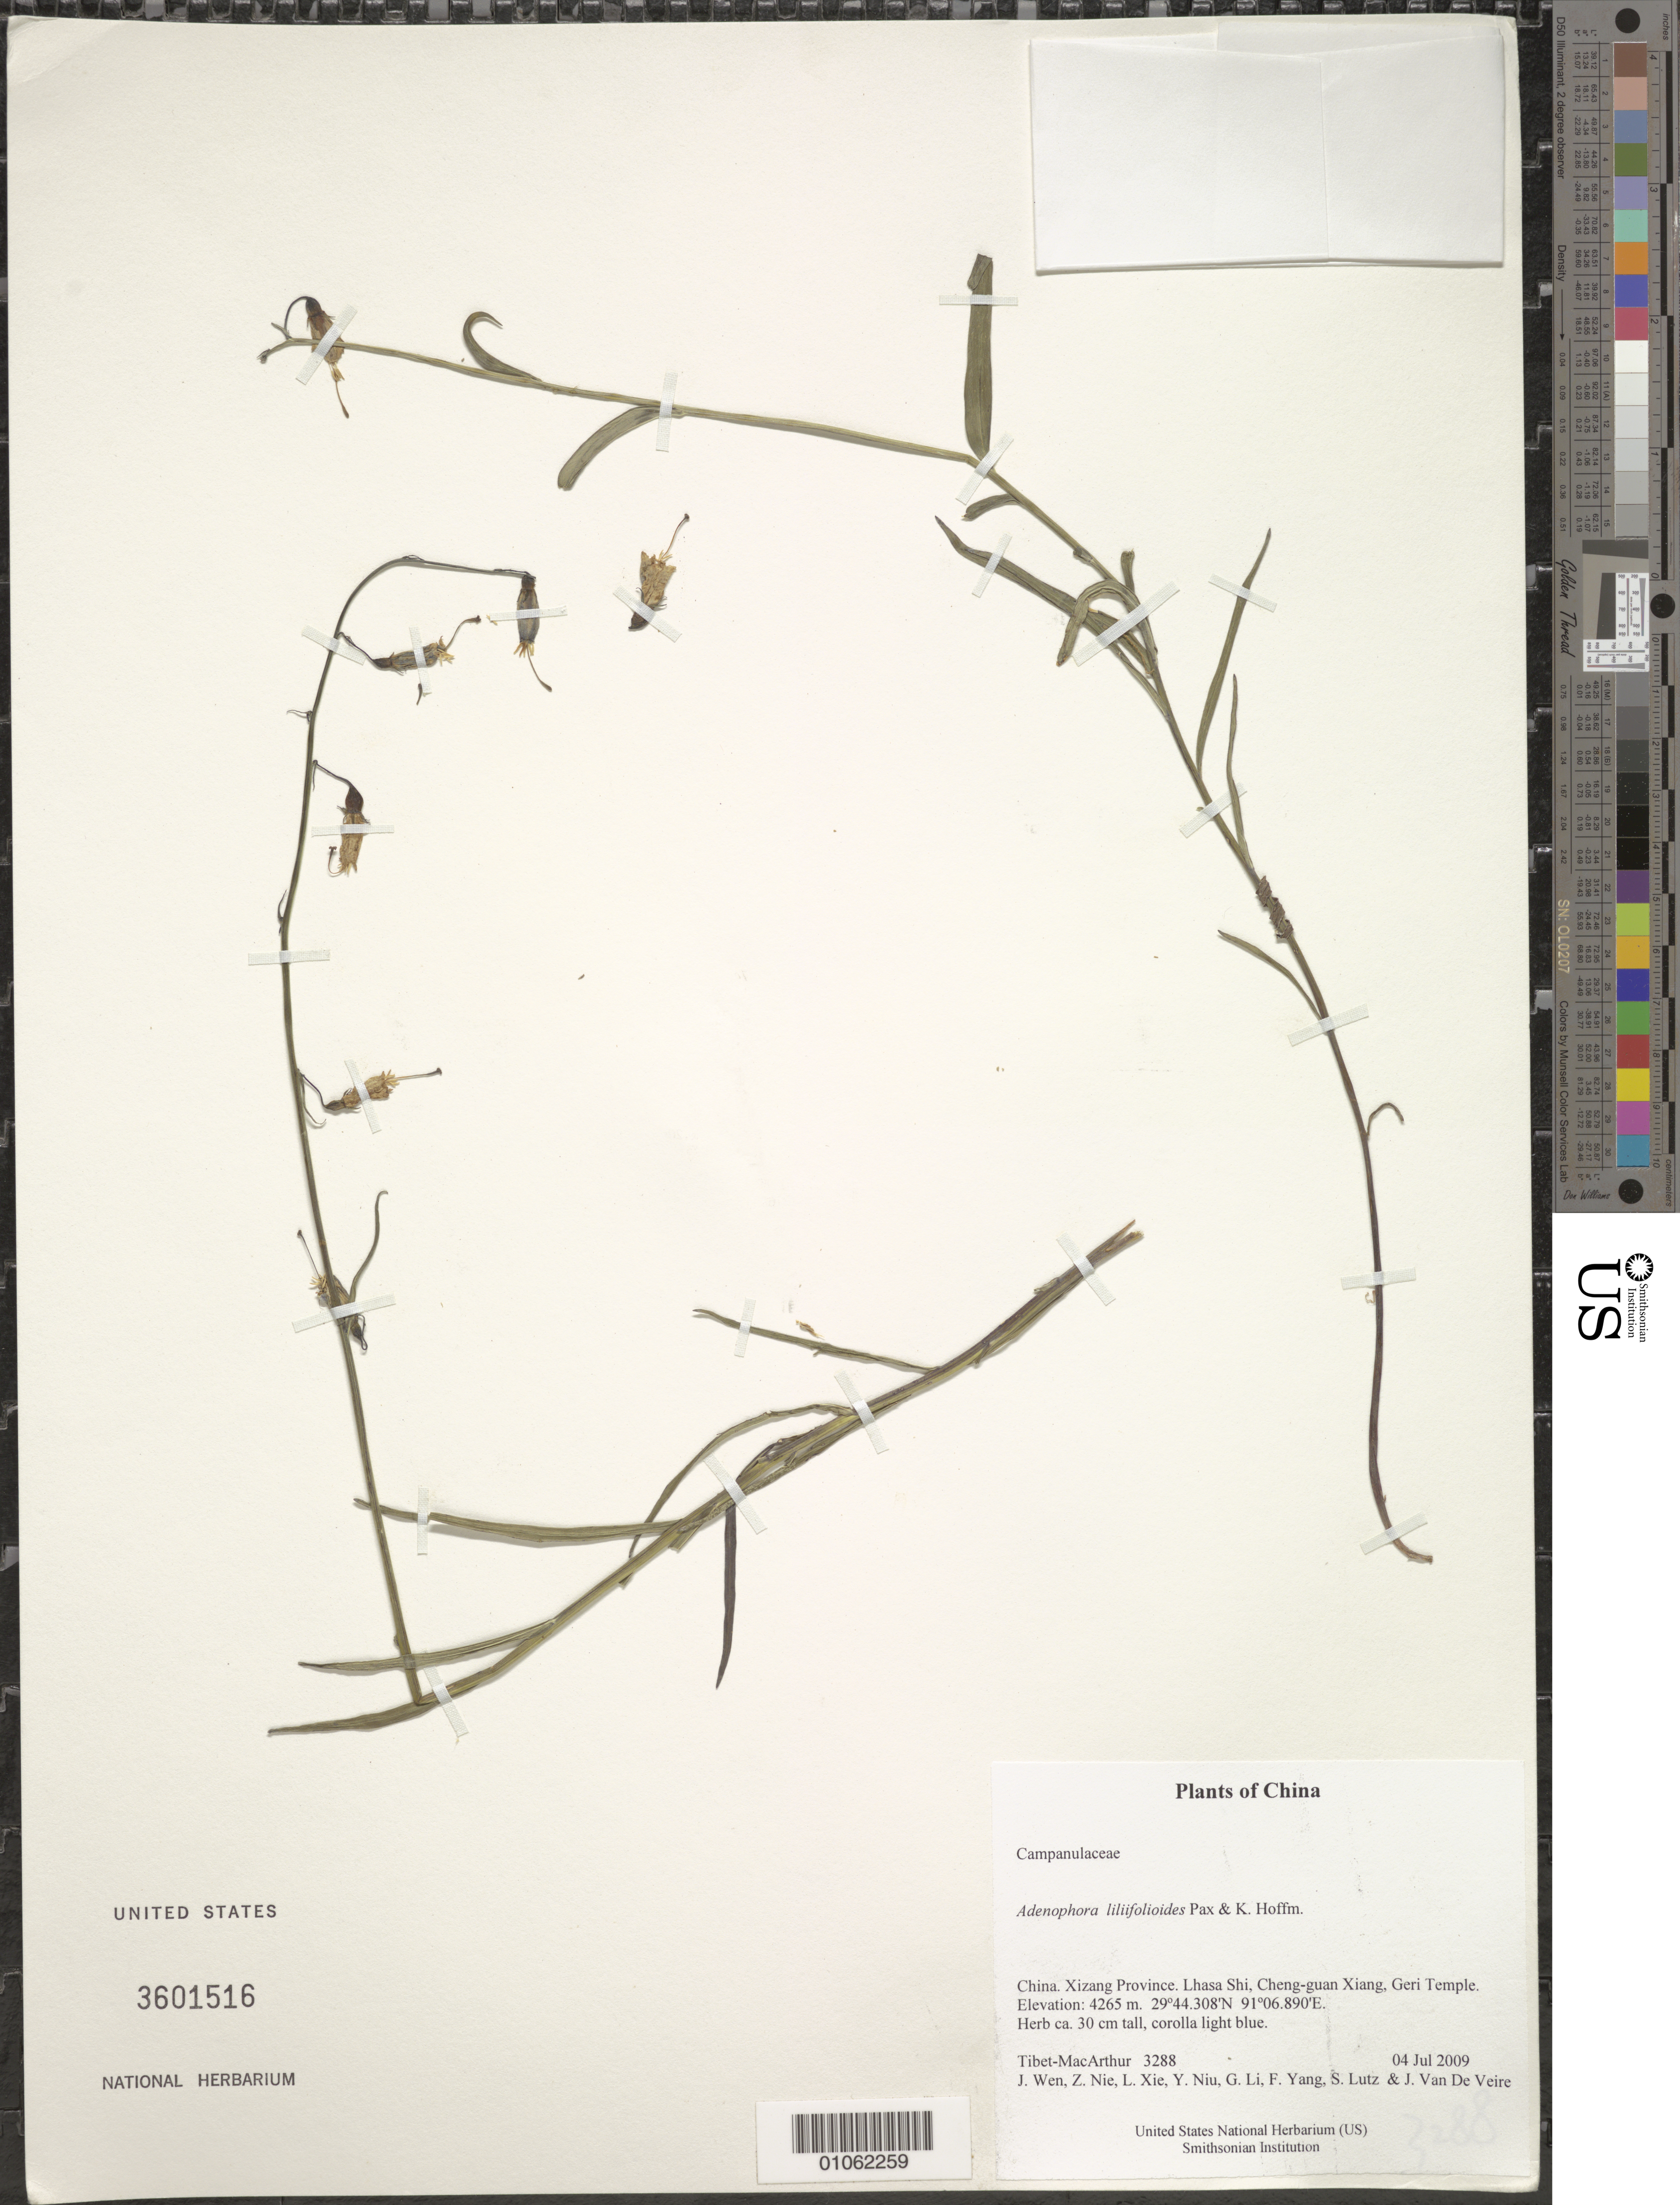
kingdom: Plantae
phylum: Tracheophyta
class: Magnoliopsida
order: Asterales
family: Campanulaceae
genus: Adenophora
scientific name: Adenophora liliifolioides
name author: Pax & K. Hoffm.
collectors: Tibet-MacArthur, J. Wen, Z. Nie, L. Xie, Y. Niu, G. Li, F. Yang, S. Lutz & J. Van De Veire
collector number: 3288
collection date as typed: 04 Jul 2009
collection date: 2009-07-04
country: China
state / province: Xizang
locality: Lhasa Shi, Cheng-guan Xiang, Geri Temple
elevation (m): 4265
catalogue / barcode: US 3601516